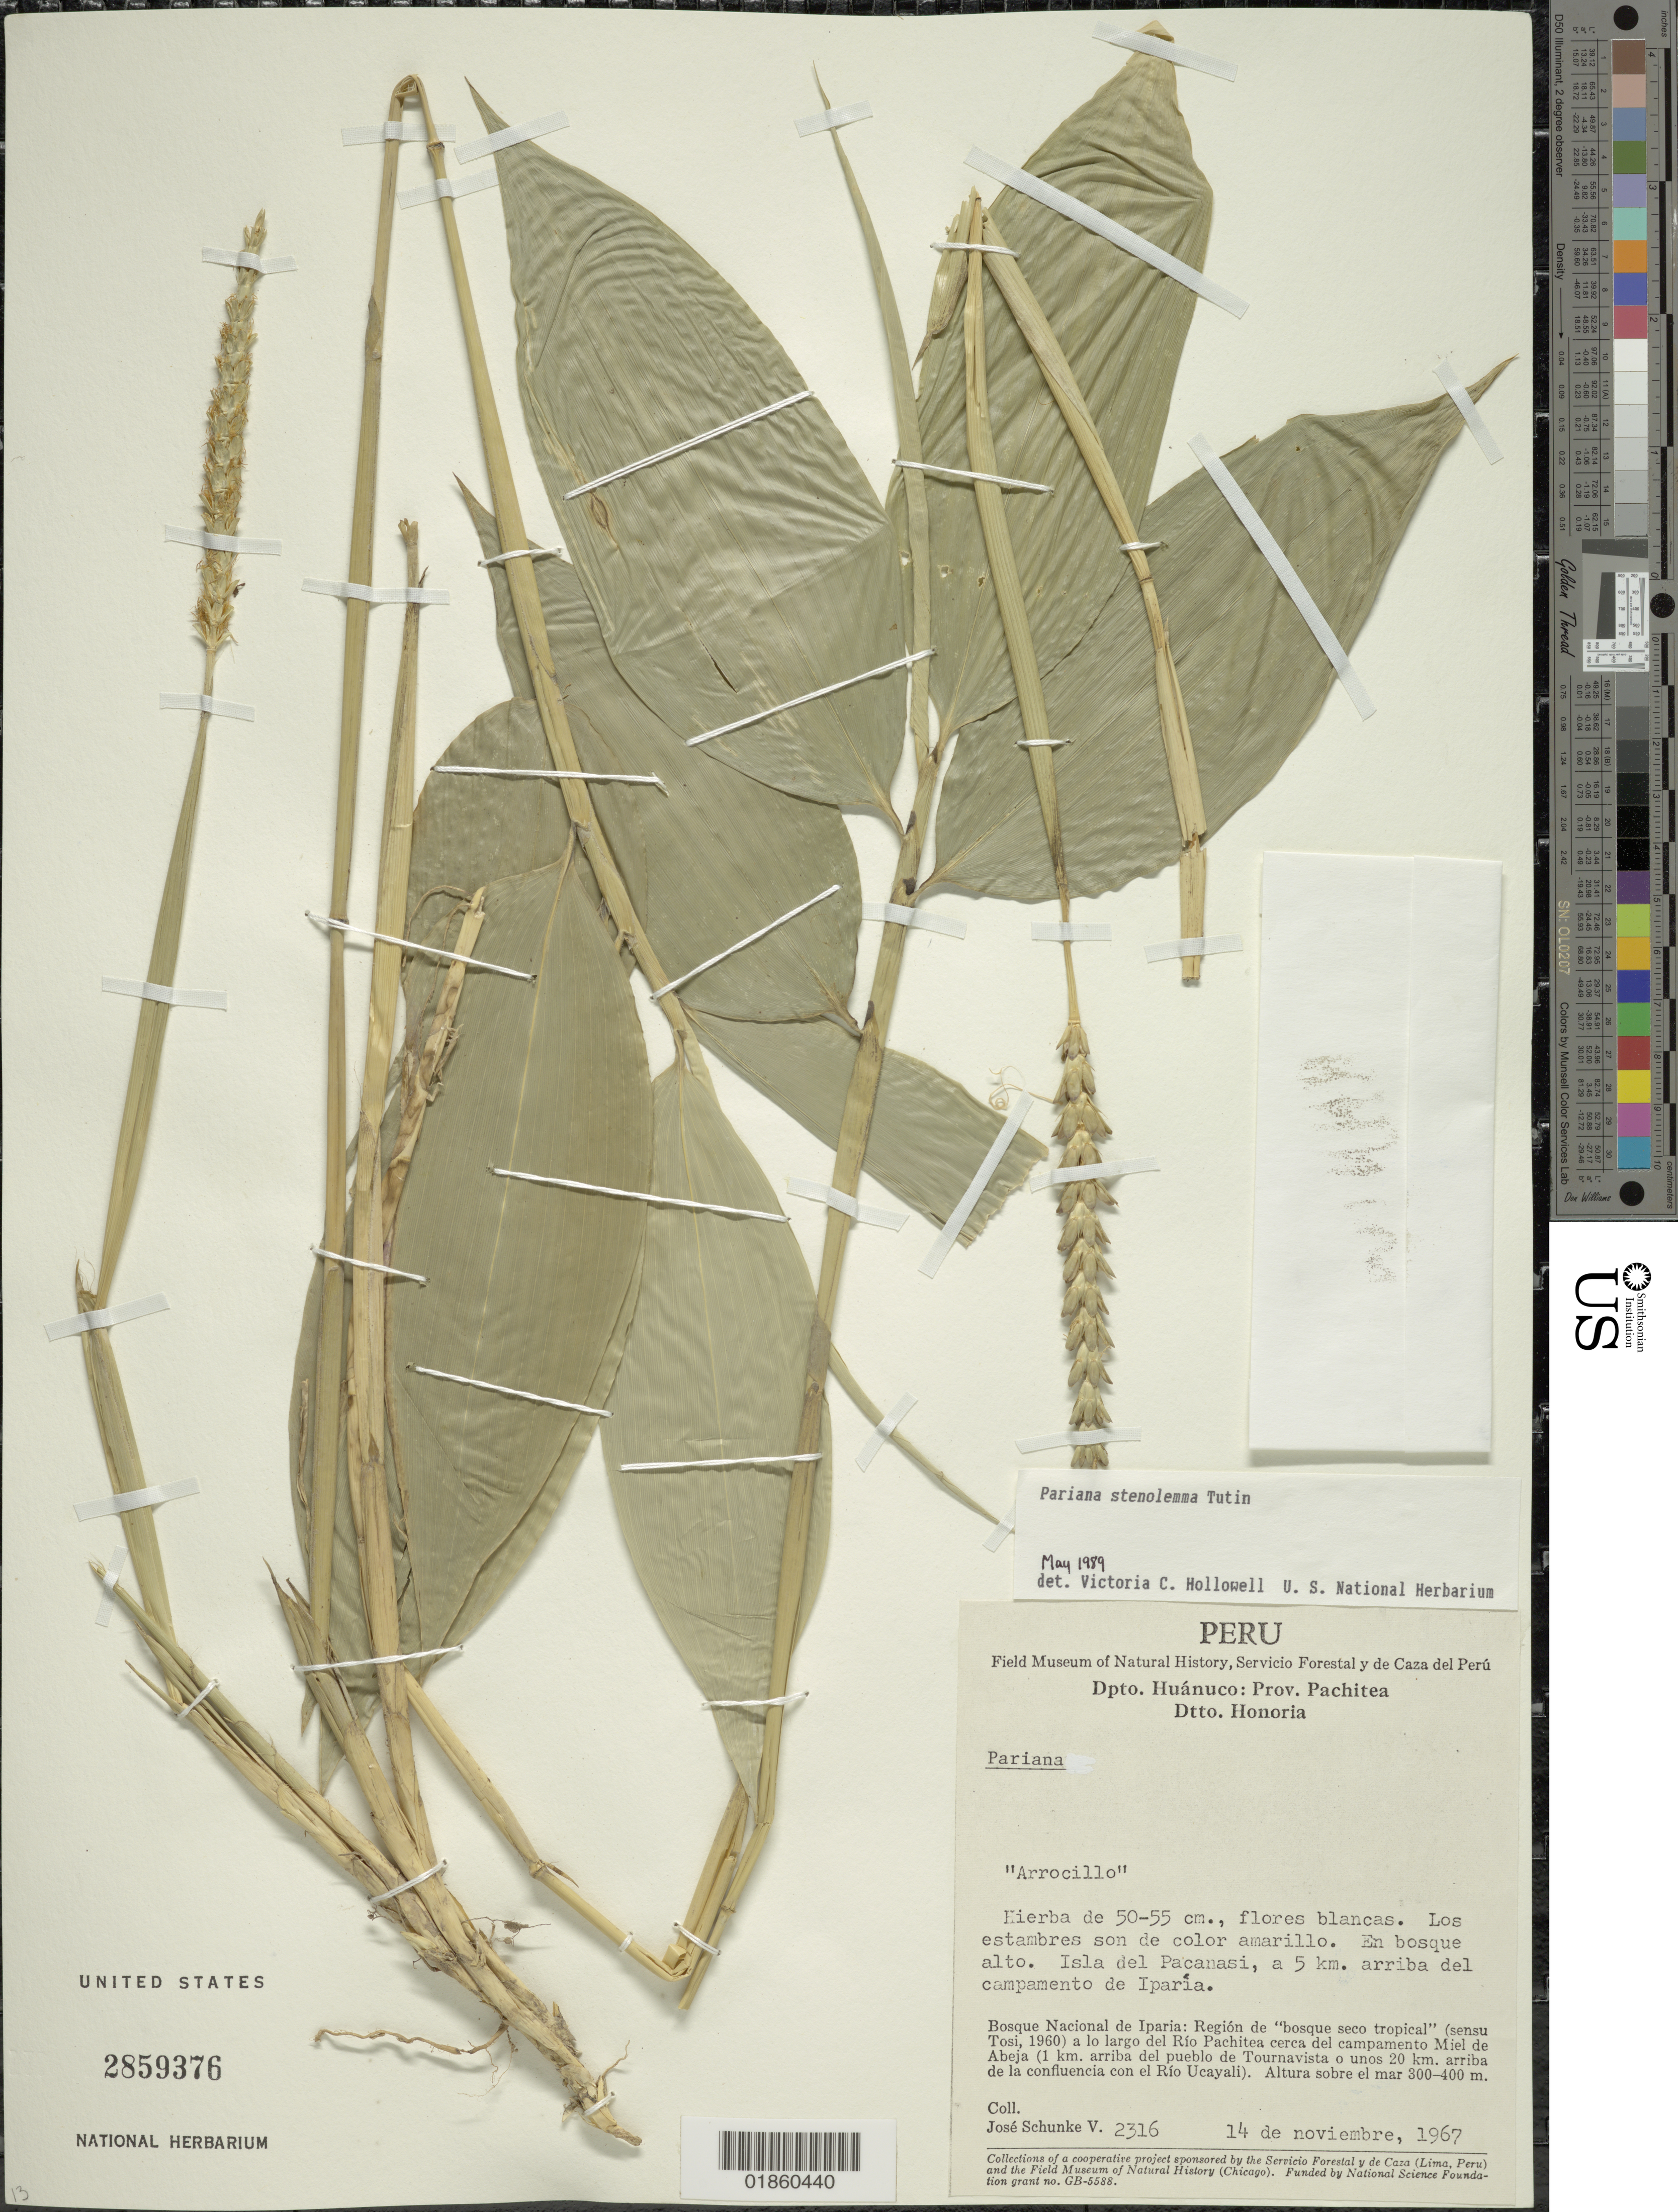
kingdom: Plantae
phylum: Tracheophyta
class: Liliopsida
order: Poales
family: Poaceae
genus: Pariana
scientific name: Pariana stenolemma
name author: Tutin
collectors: J. Schunke Vigo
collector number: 2316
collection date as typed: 14 Nov 1967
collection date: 1967-11-14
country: Peru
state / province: Huánuco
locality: Prov. Pachitea, Dtto. Honoria. Bosque Nacional de Iparía. Isla del Pacanasi, a 5 km arriba del campamento de Iparía.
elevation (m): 300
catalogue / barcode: US 2859376